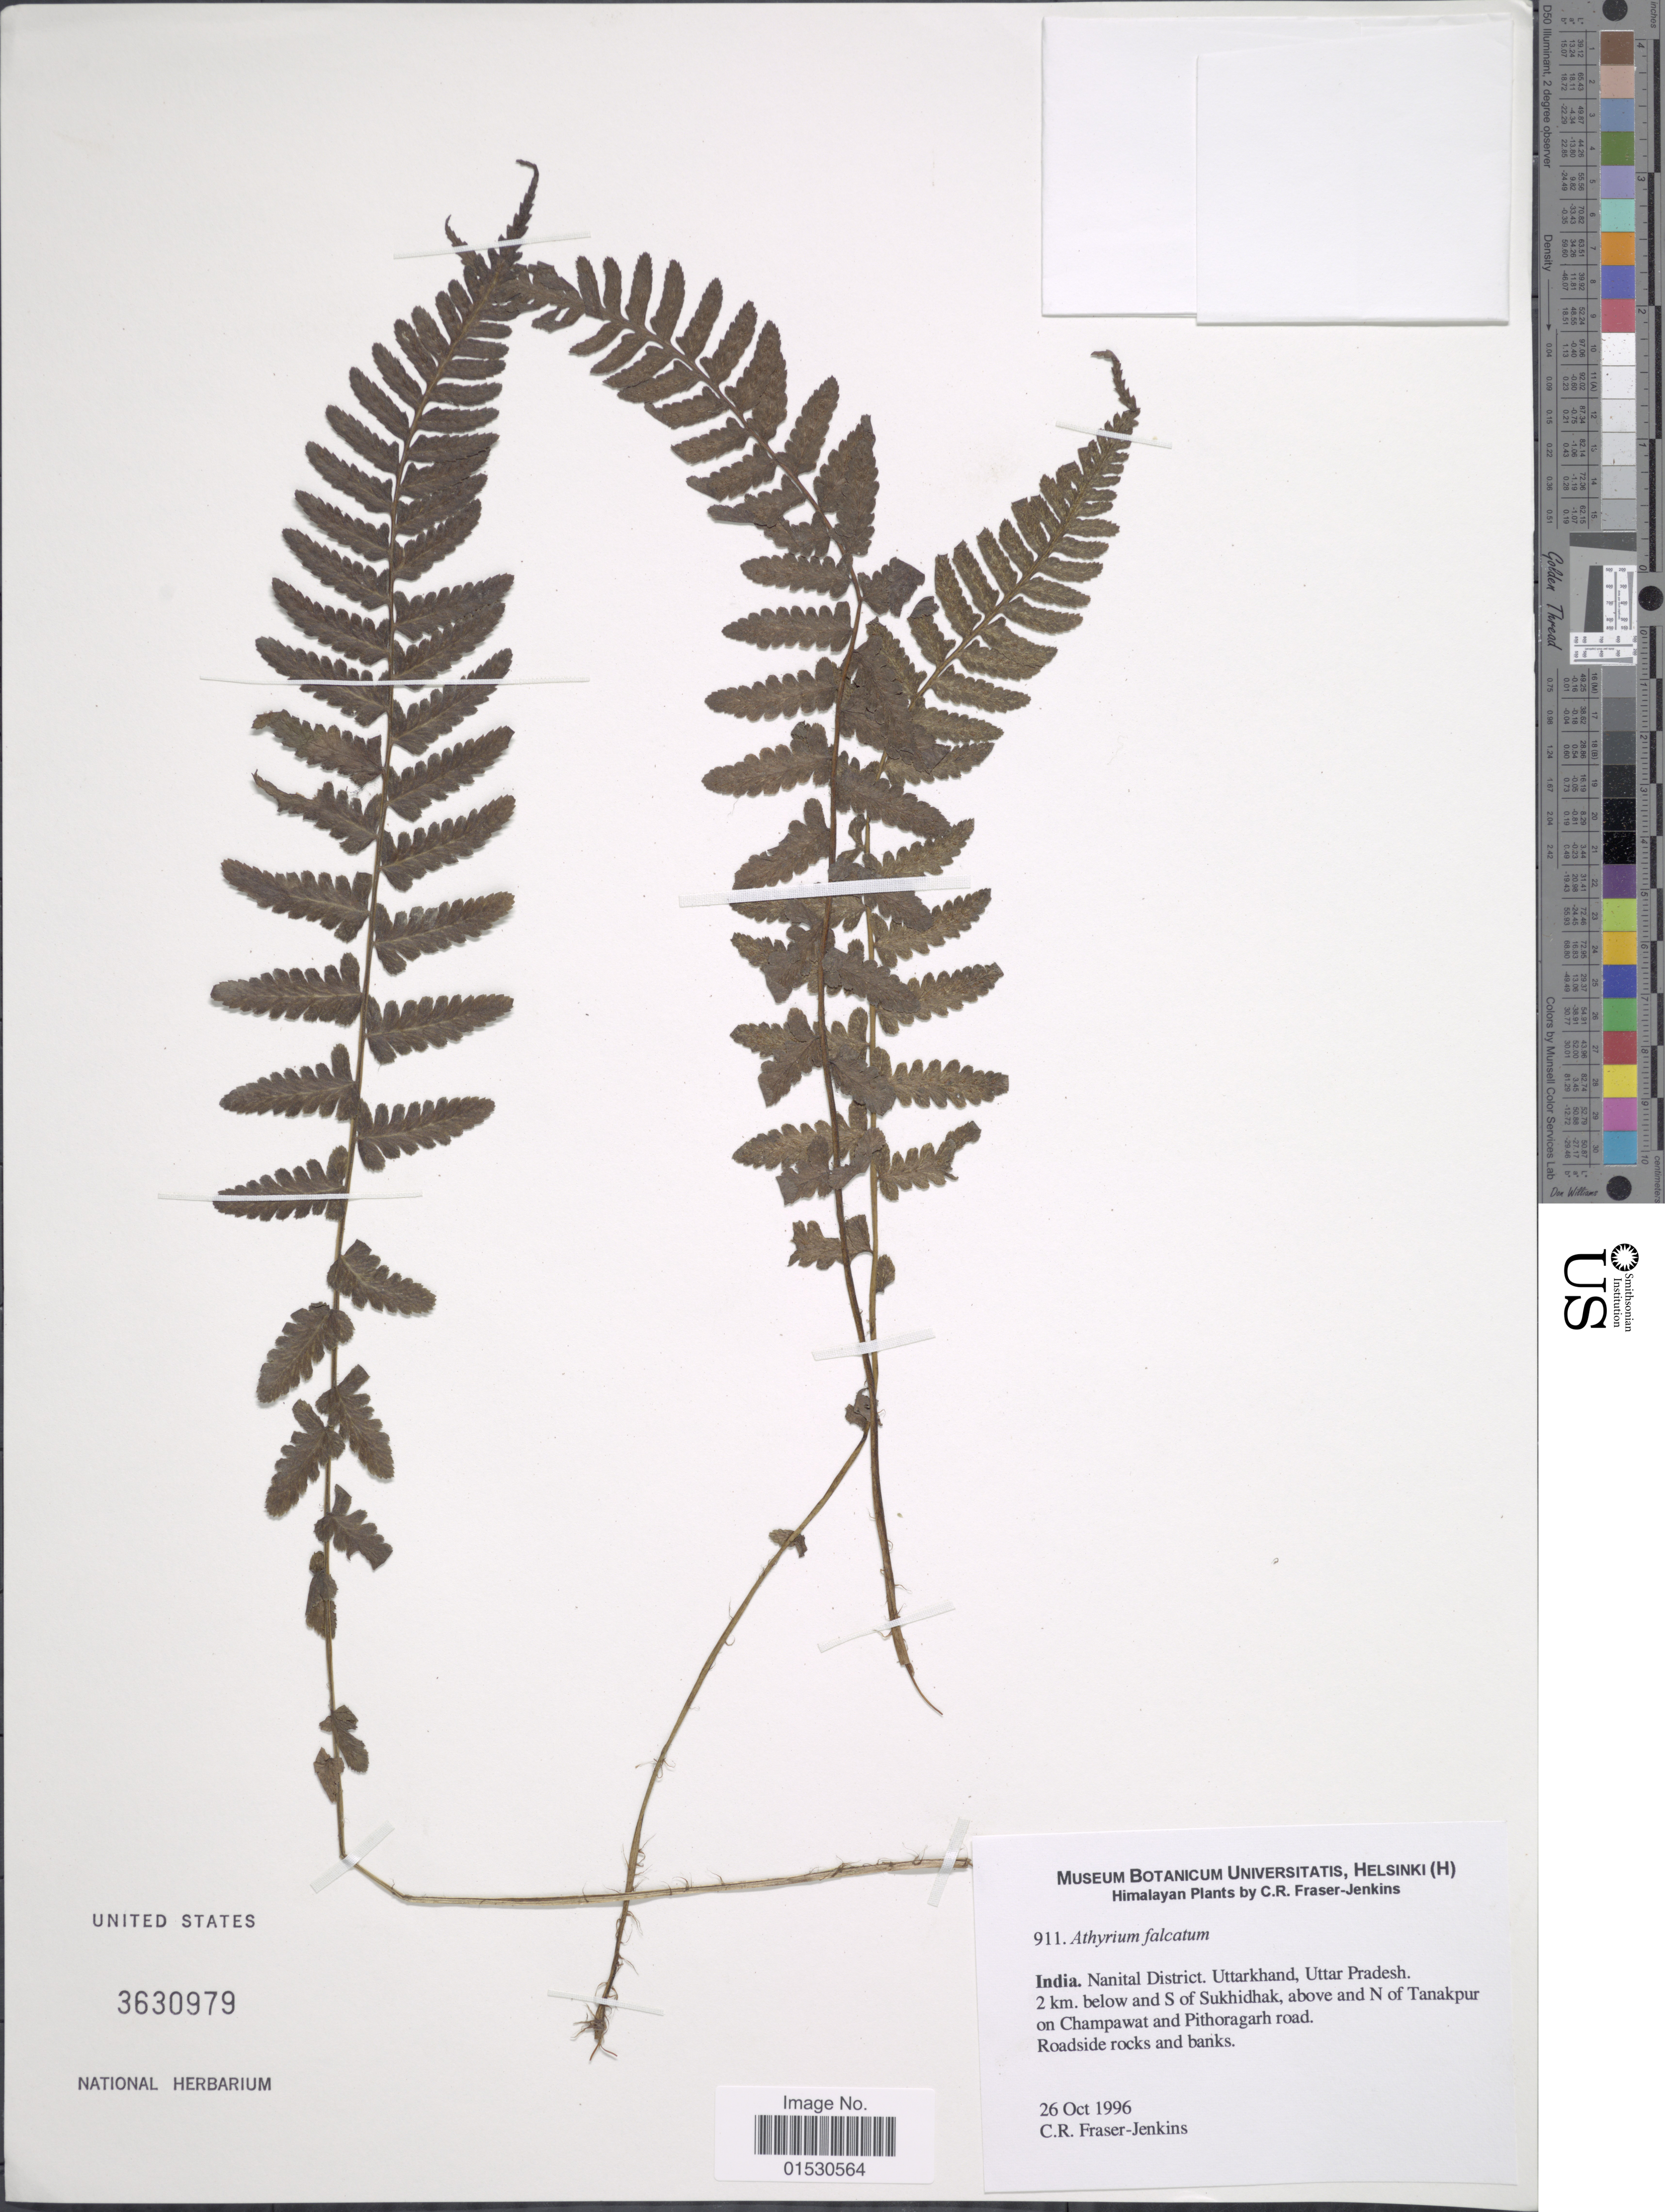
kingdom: Plantae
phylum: Tracheophyta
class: Polypodiopsida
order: Polypodiales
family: Athyriaceae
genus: Athyrium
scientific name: Athyrium falcatum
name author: Bedd.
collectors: C. R. Fraser-Jenkins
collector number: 911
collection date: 1996-10-26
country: India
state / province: Uttar Pradesh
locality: Nanital District 2 km below and S of Sukhidhak, above and N of Tanakpur on Champawat and Pithoragarh road. Roadside rocks and banks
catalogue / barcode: US 3630979